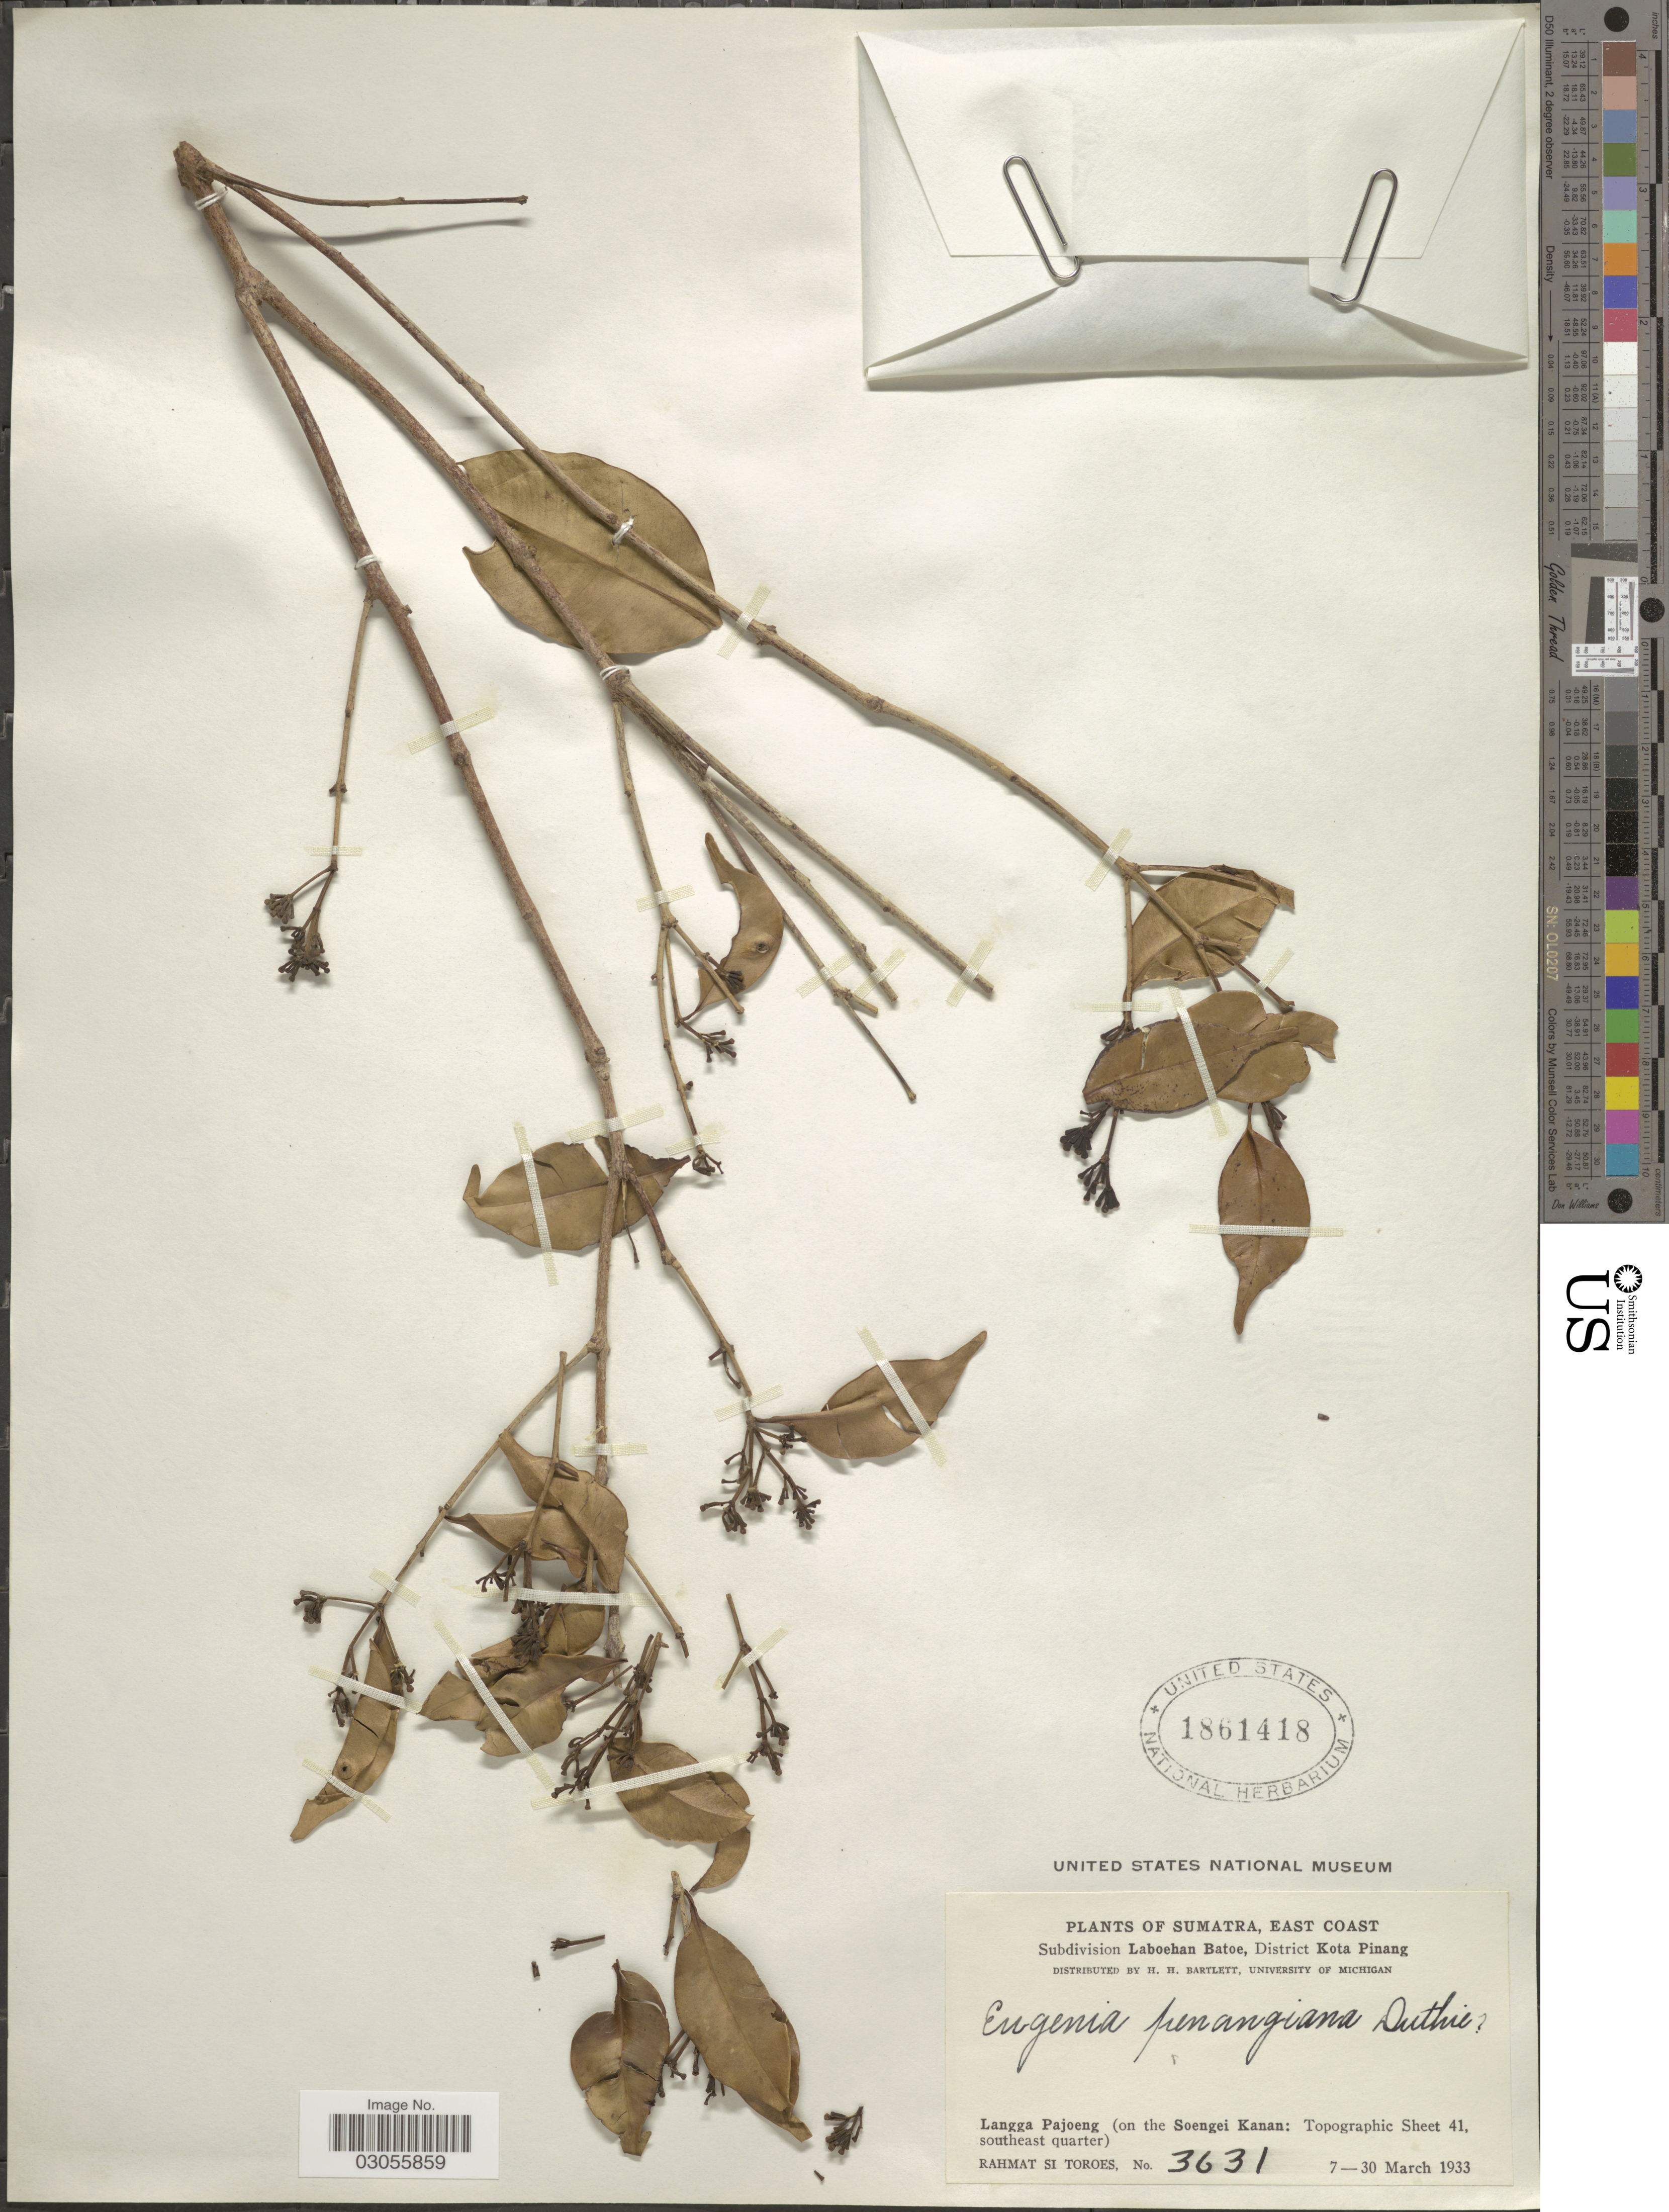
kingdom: Plantae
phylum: Tracheophyta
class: Magnoliopsida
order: Myrtales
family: Myrtaceae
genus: Syzygium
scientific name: Syzygium attenuatum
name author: (Miq.) Merr. & L.M. Perry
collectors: Rahmat Si Boeea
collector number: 3631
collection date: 1933-03-07/1933-03-30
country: Indonesia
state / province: Sumatra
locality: East Coast. Subdivision Laboehan Batoe, District Kota Pinang. Langga Pajoeng (on the Soengei Kanan: Topographic Sheet 41, southeast quarter).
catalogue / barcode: US 1861418